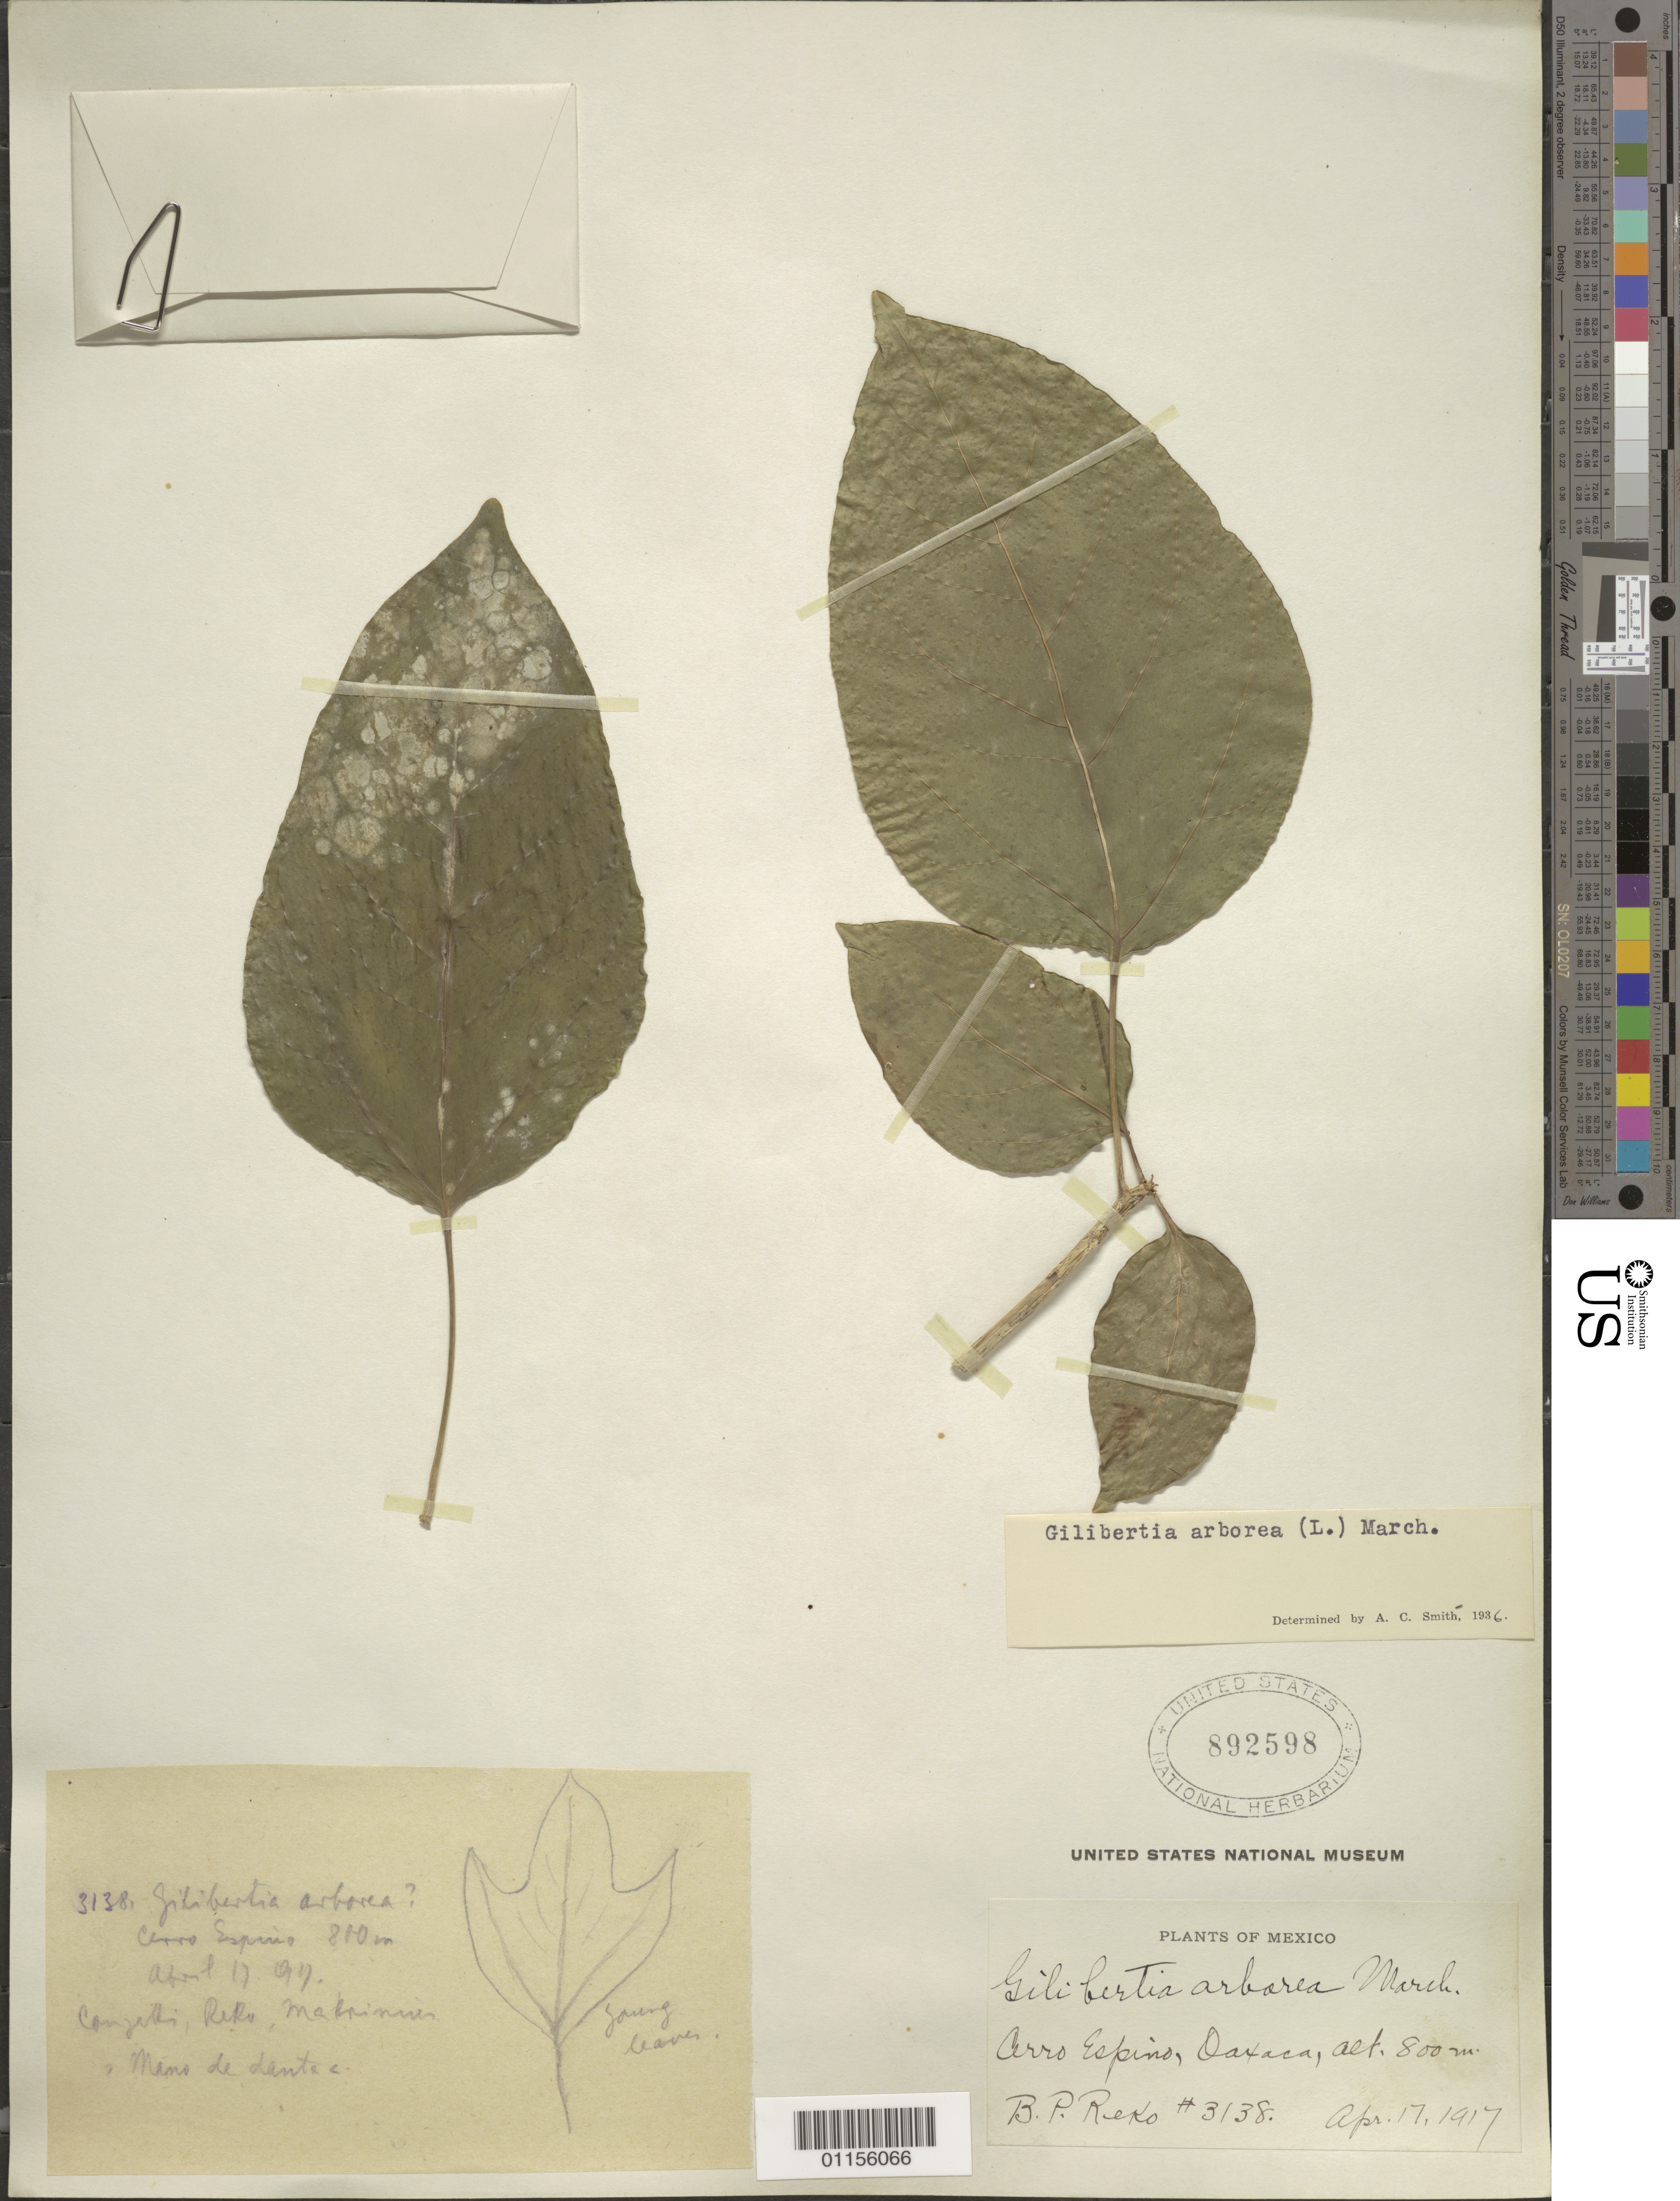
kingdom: Plantae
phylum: Tracheophyta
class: Magnoliopsida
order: Apiales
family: Araliaceae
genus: Dendropanax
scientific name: Dendropanax arboreus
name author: (L.) Decne. & Planch.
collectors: B. P. Reko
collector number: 3138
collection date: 1917-04-17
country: Mexico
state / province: Oaxaca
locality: Cerro Espino.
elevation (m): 800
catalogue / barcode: US 892598